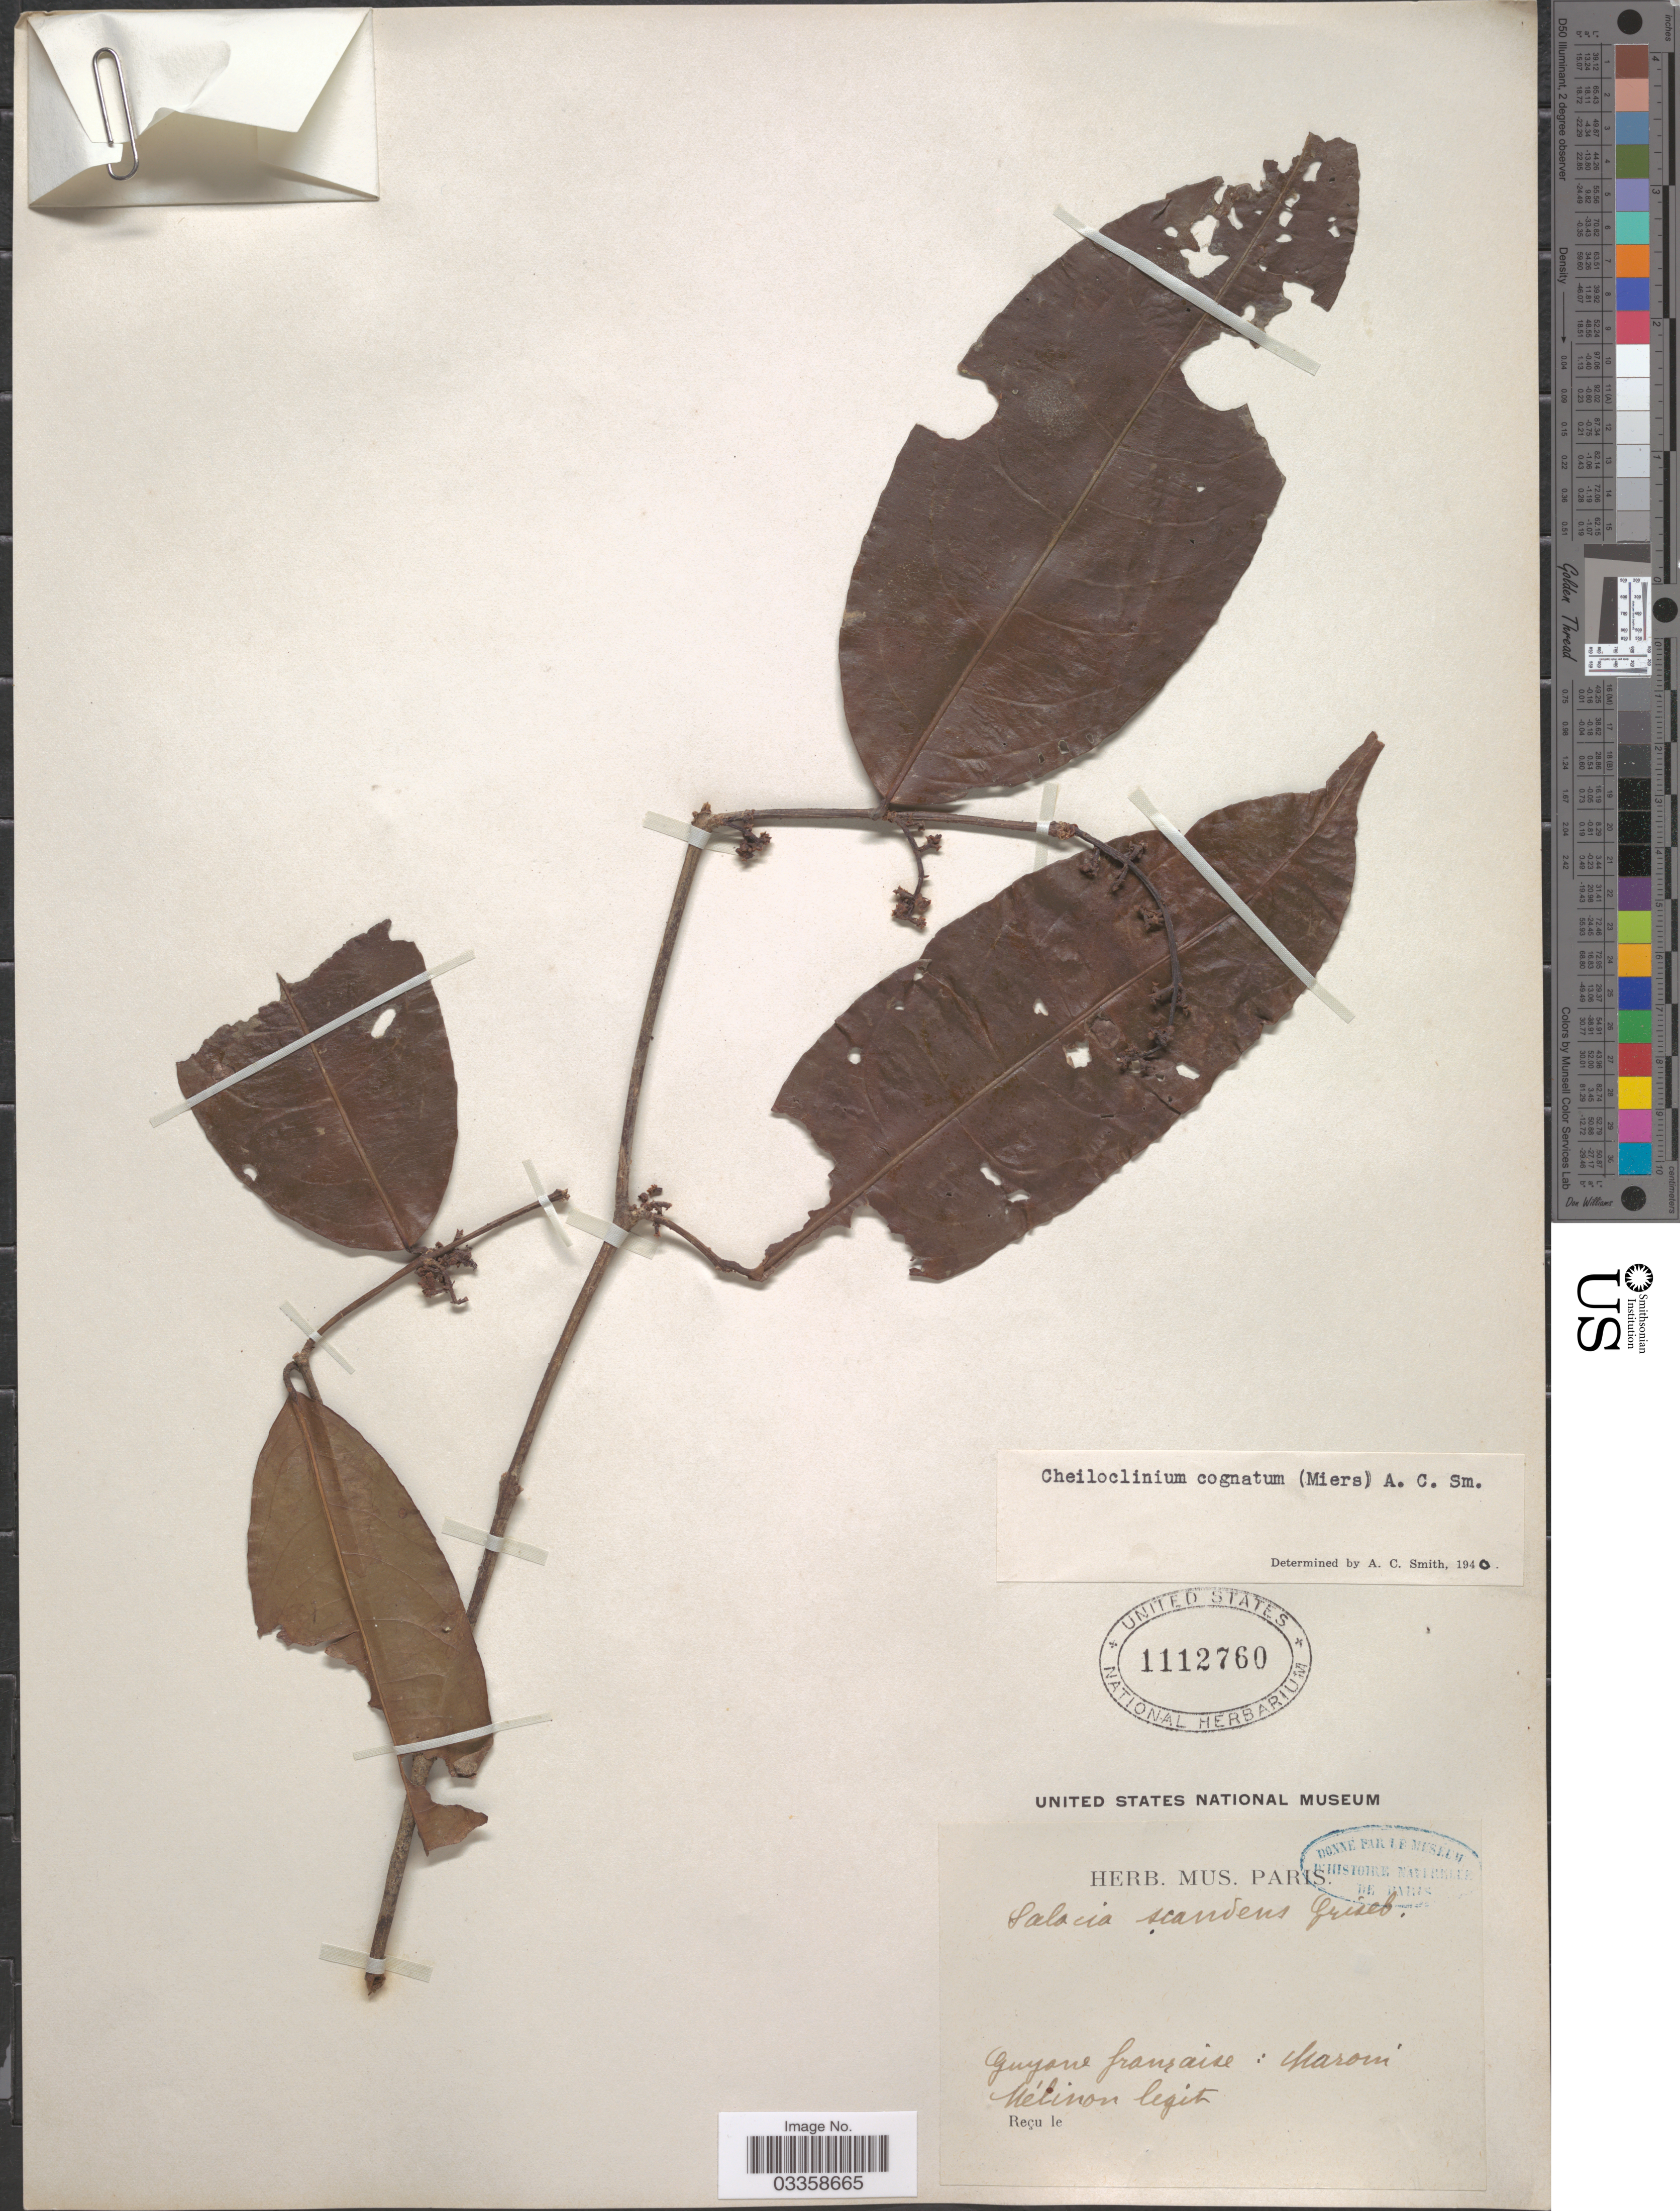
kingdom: Plantae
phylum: Tracheophyta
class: Magnoliopsida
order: Celastrales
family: Celastraceae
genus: Cheiloclinium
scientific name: Cheiloclinium cognatum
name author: (Miers) A.C. Sm.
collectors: -. Mélinon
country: French Guiana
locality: Guyane française: Marom.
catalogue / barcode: US 1112760